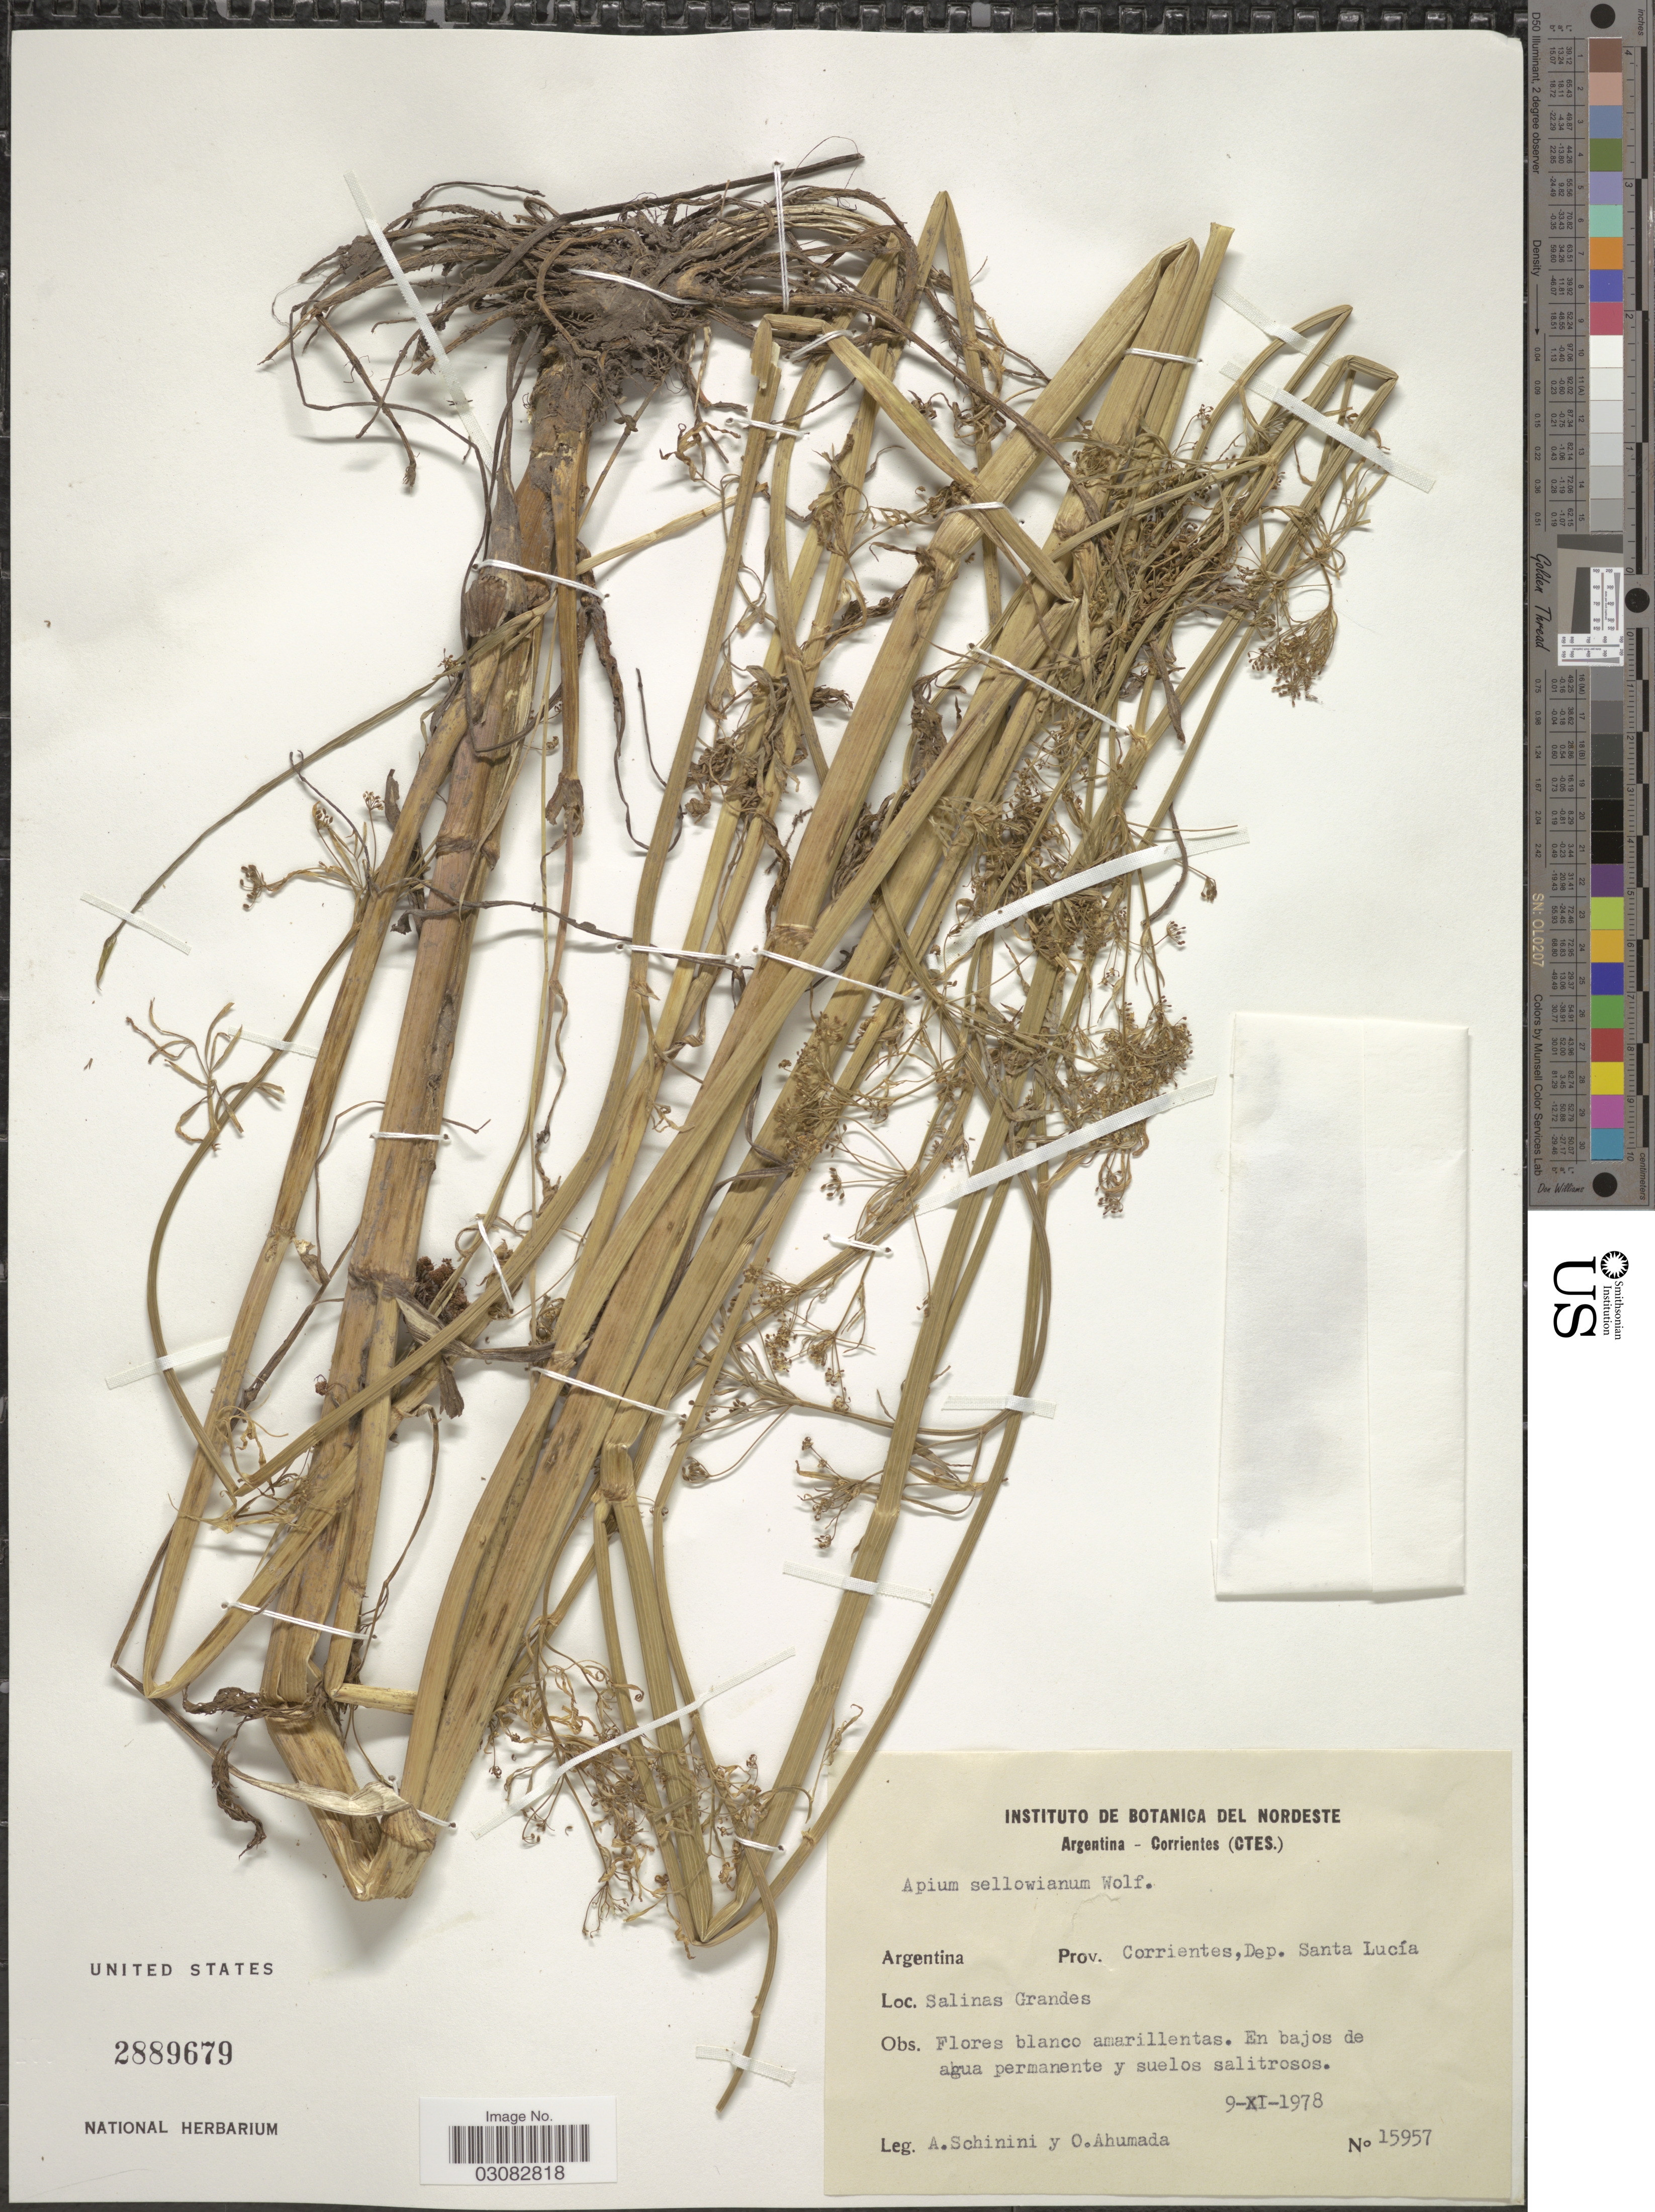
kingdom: Plantae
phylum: Tracheophyta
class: Magnoliopsida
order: Apiales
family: Apiaceae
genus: Apium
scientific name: Apium sellowianum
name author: H. Wolff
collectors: A. Schinini & O. Ahumada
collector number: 15957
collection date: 1978-11-09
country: Argentina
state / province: Corrientes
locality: Dep. Santa Lucía. Salinas Grandes.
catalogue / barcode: US 2889679